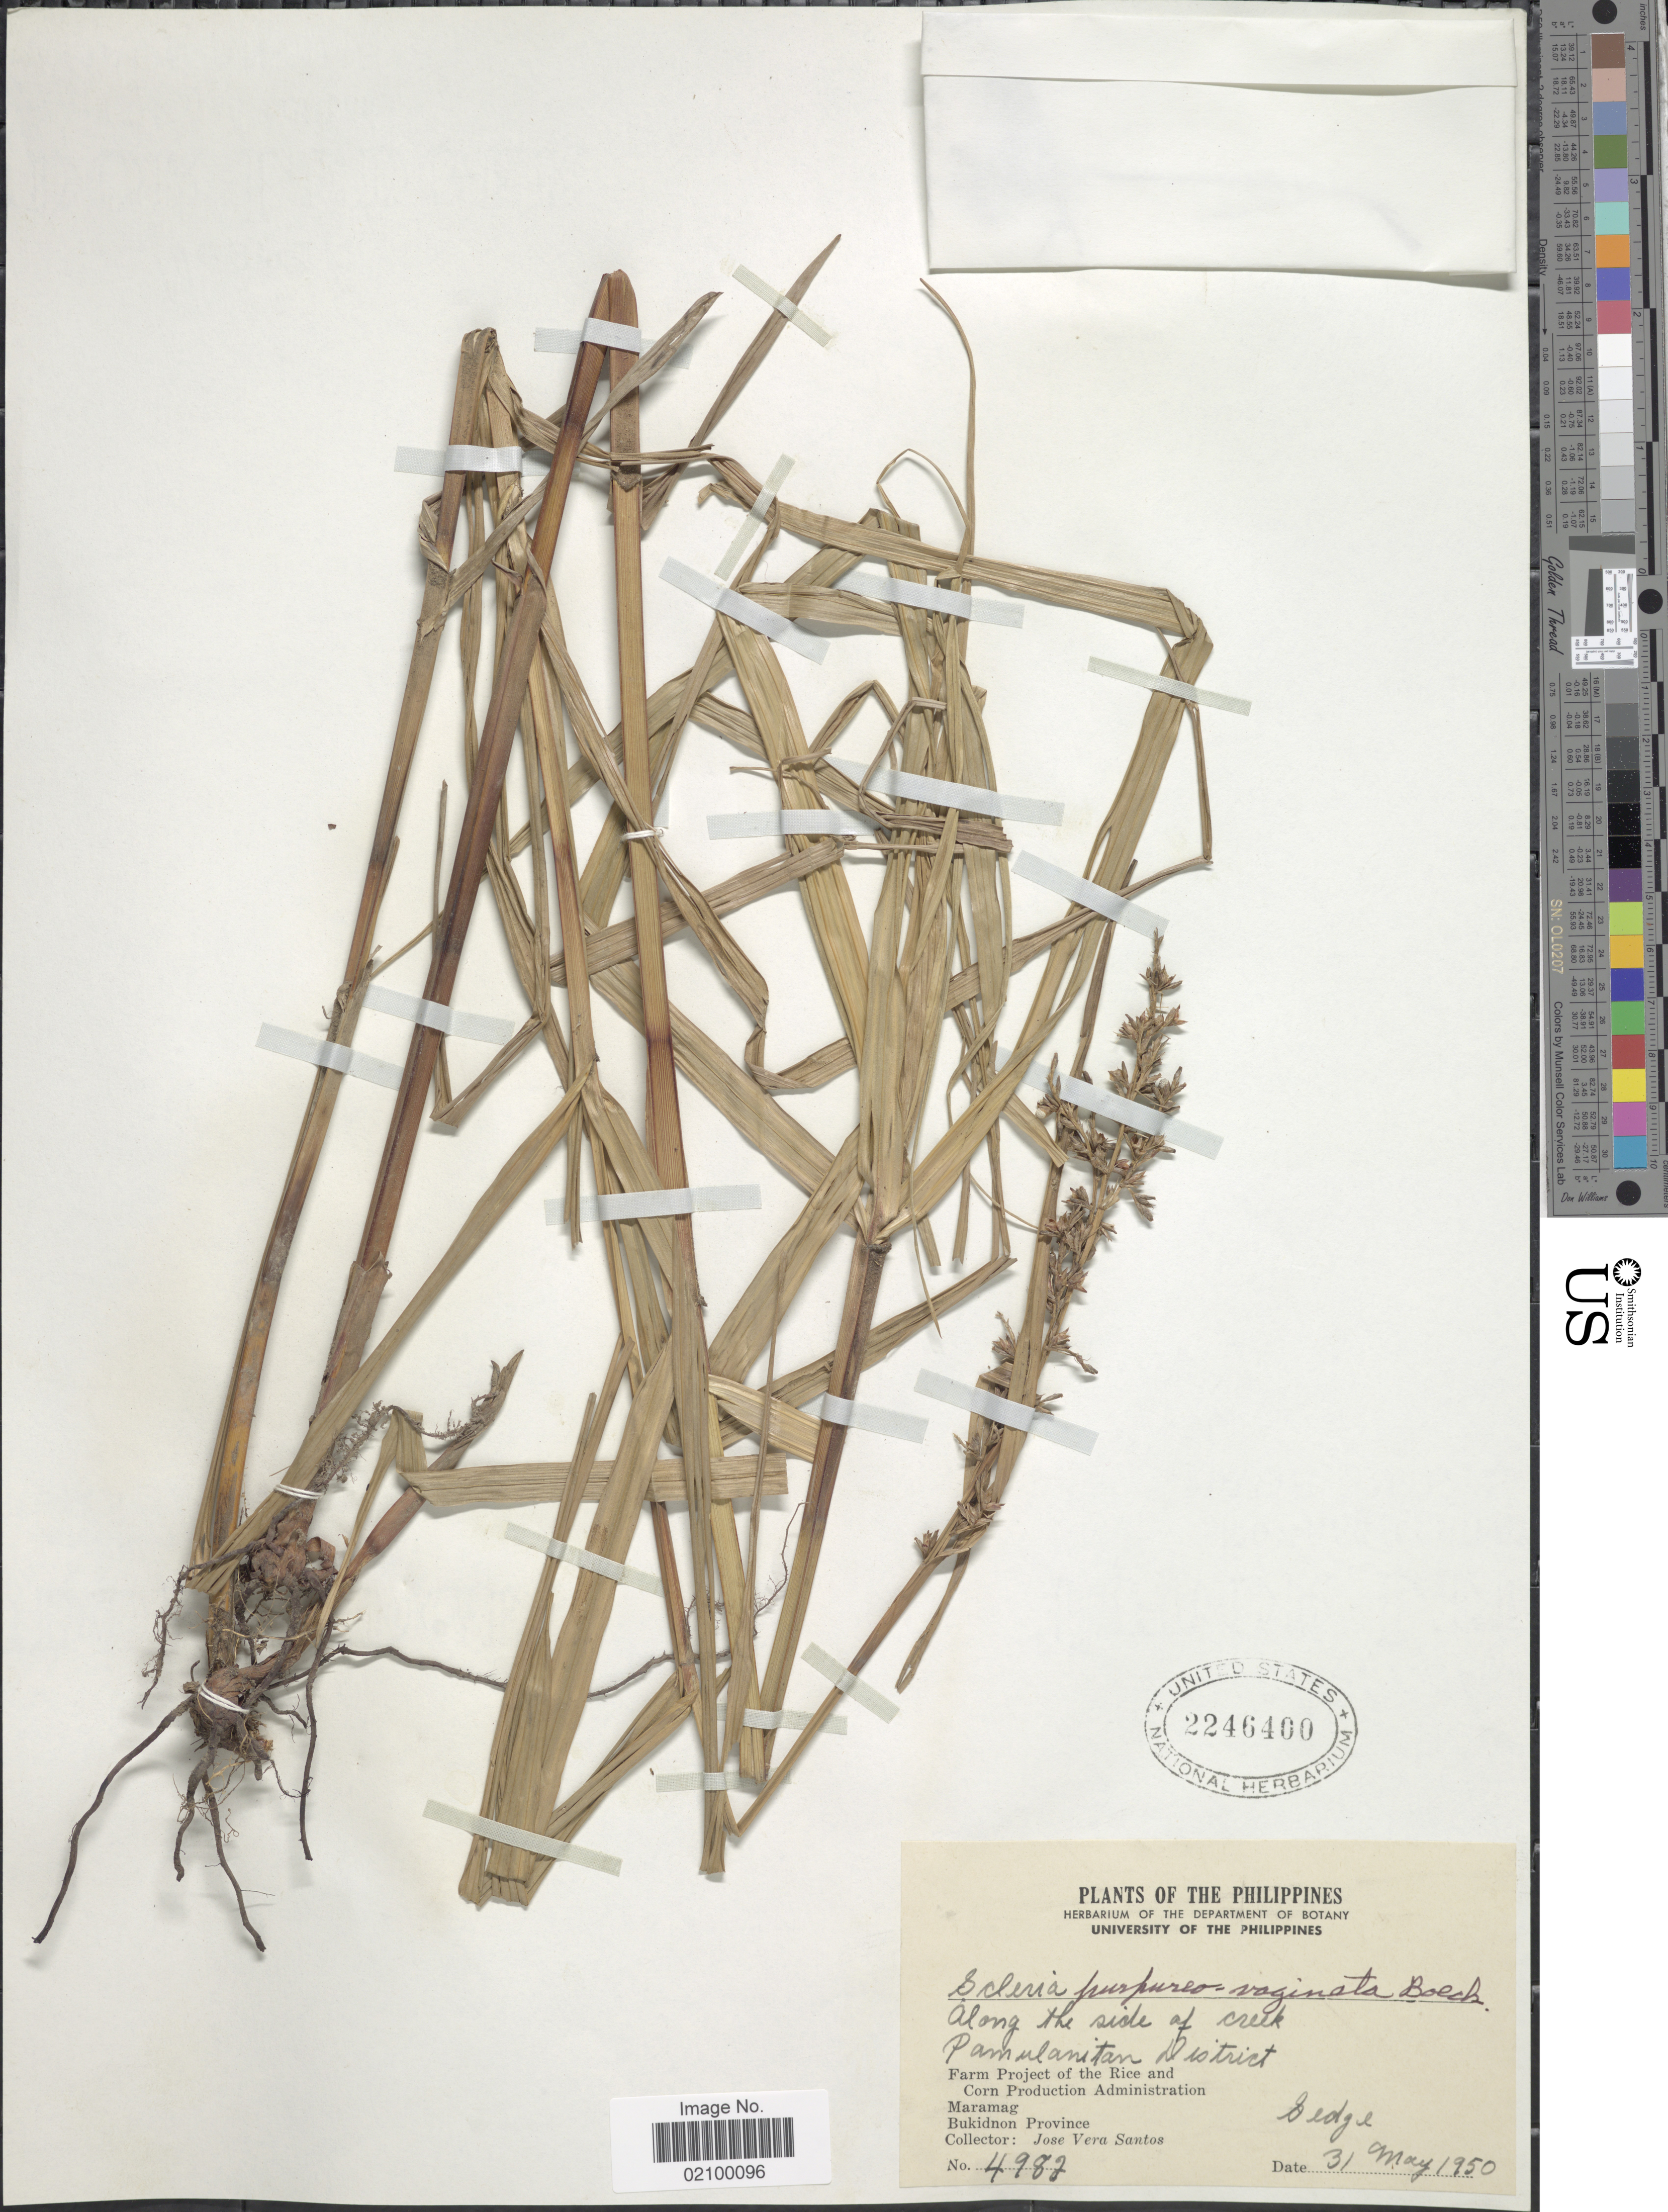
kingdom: Plantae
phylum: Tracheophyta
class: Liliopsida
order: Poales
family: Cyperaceae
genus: Scleria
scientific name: Scleria scrobiculata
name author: Nees & Meyen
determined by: Strong, Mark T., (BOT), Smithsonian Institution - National Museum of Natural History (UNITED STATES)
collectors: J. V. Santos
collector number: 4987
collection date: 1950-05-31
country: Philippines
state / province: Northern Mindanao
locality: Along the side of creek Pamulanitan District. Farm Project of the Rice and Corn Production Administration. Maramag, Bukidnon Province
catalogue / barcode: US 2246400